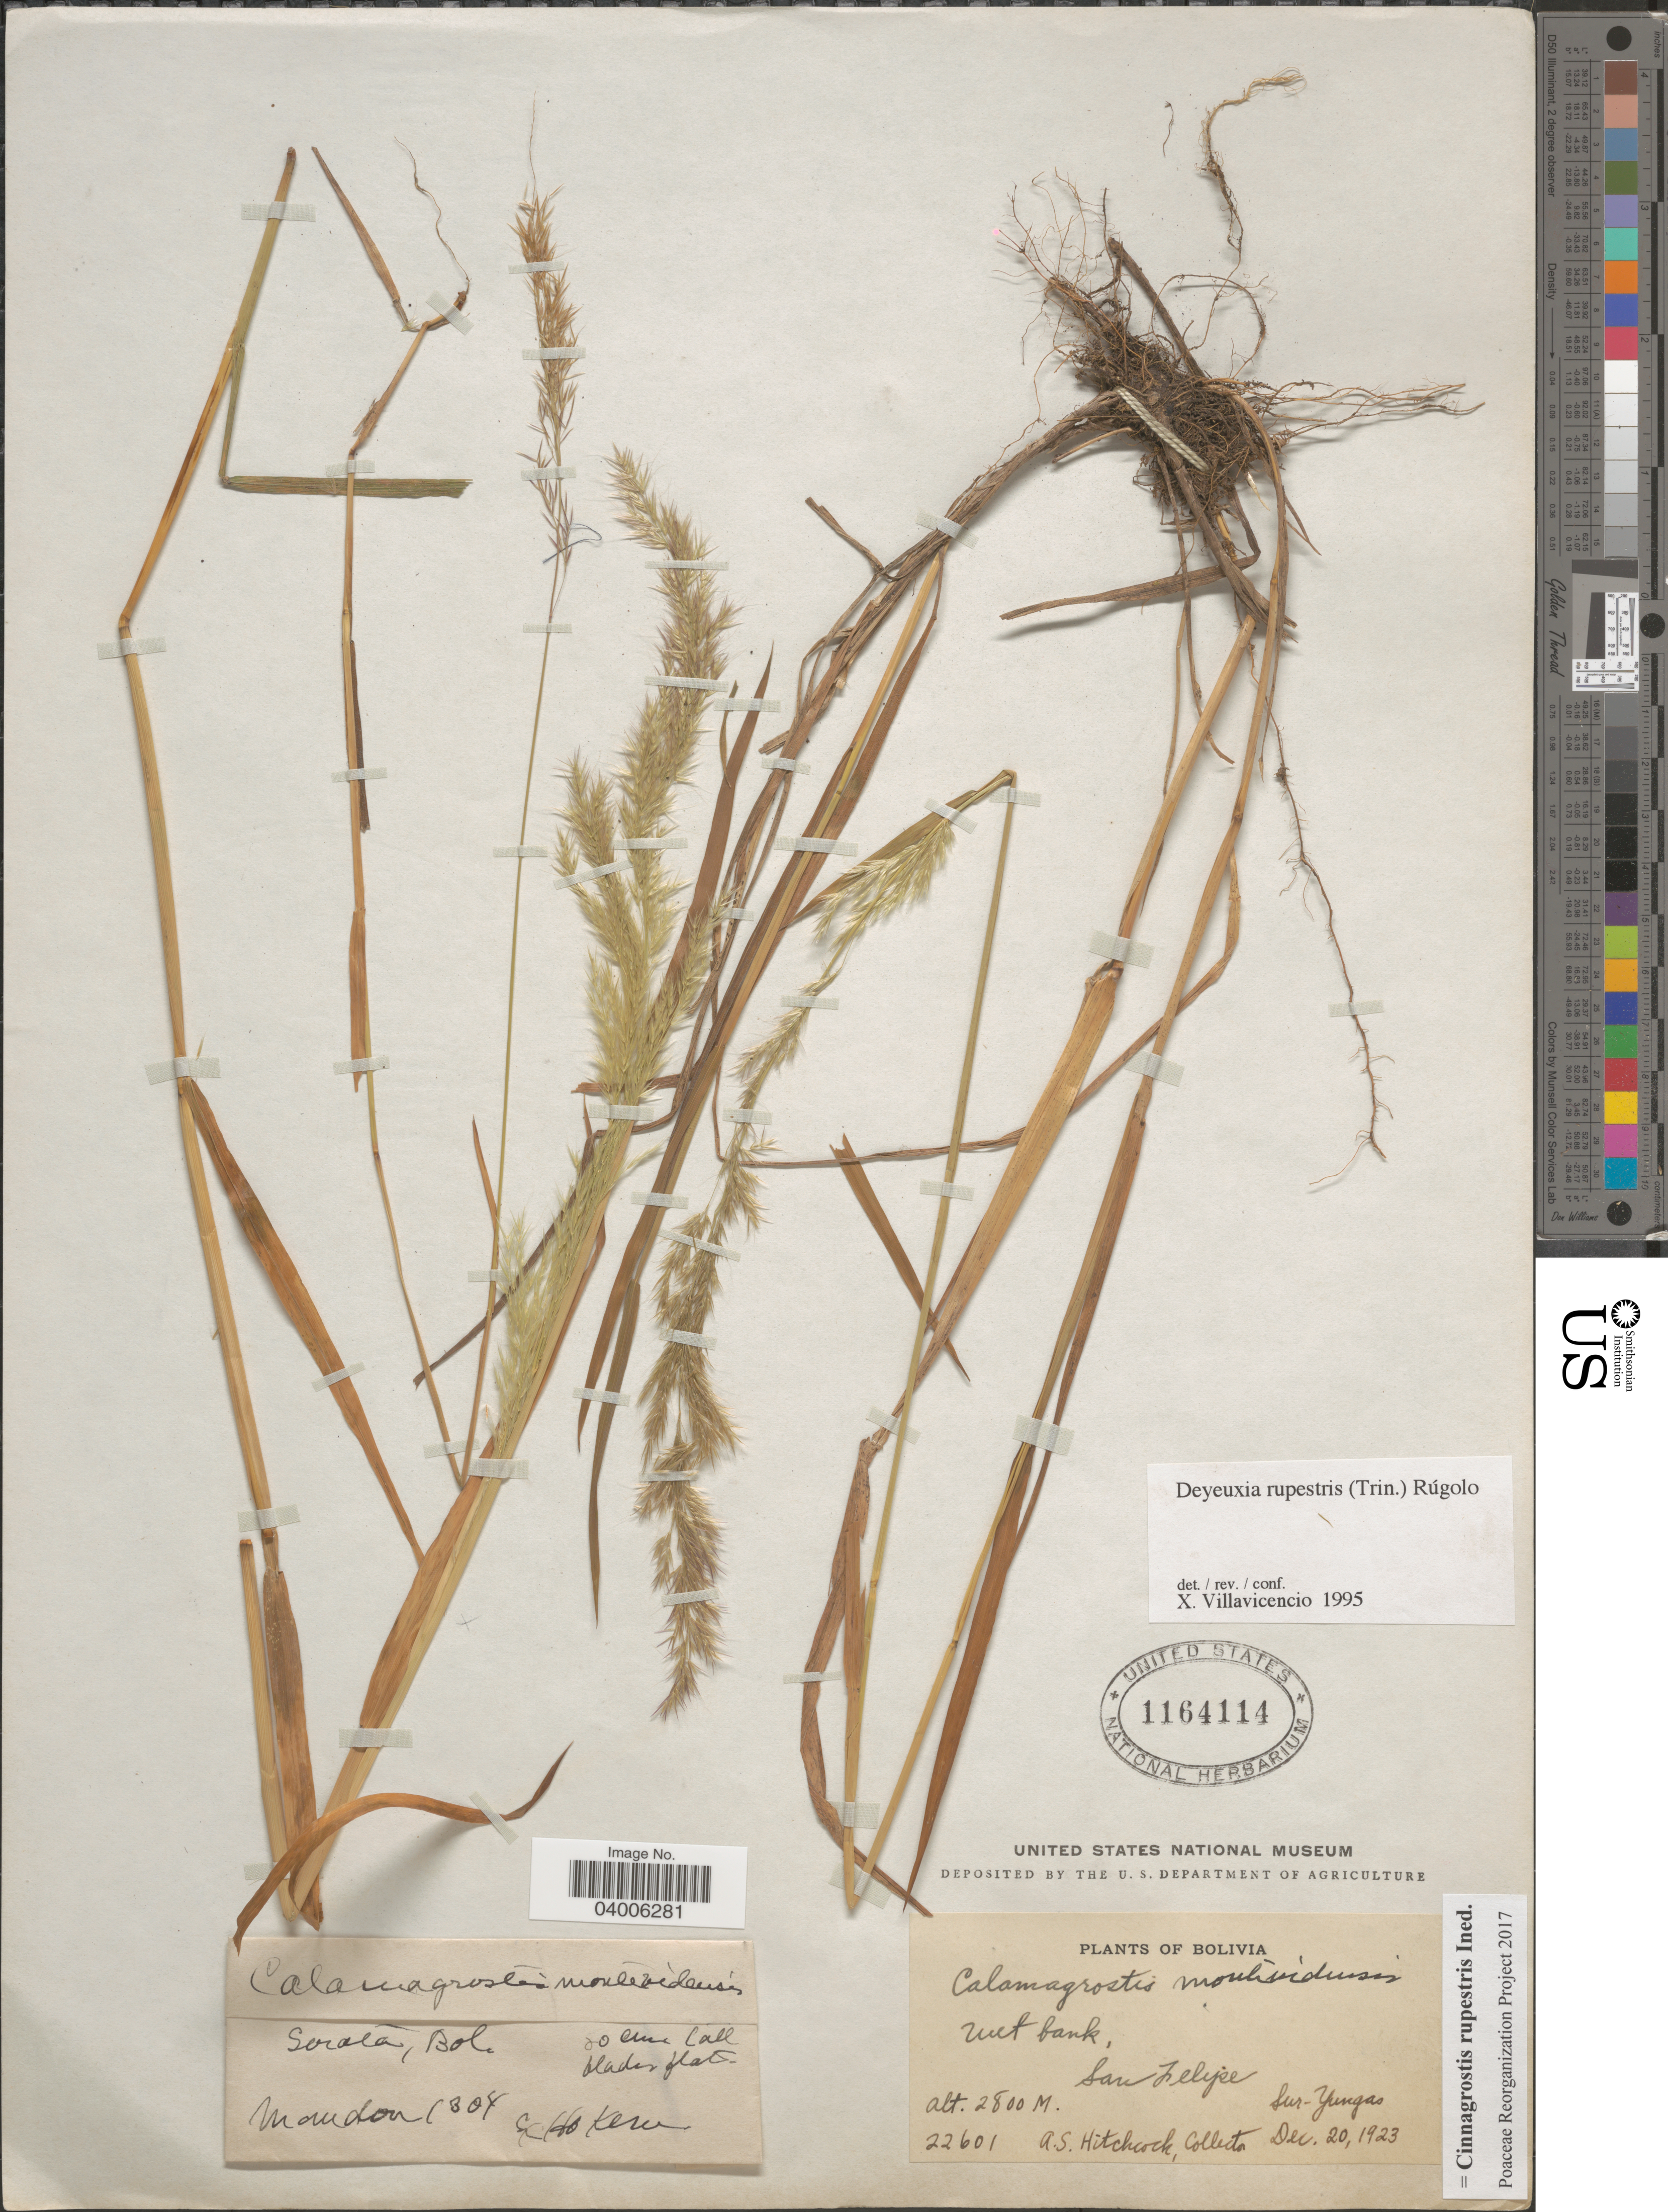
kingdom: Plantae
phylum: Tracheophyta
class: Liliopsida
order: Poales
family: Poaceae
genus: Cinnagrostis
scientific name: Cinnagrostis rupestris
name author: (Trin.) P.M. Peterson et al.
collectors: Mandon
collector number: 1304*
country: Bolivia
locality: Sorata.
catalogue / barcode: US 1164114-2